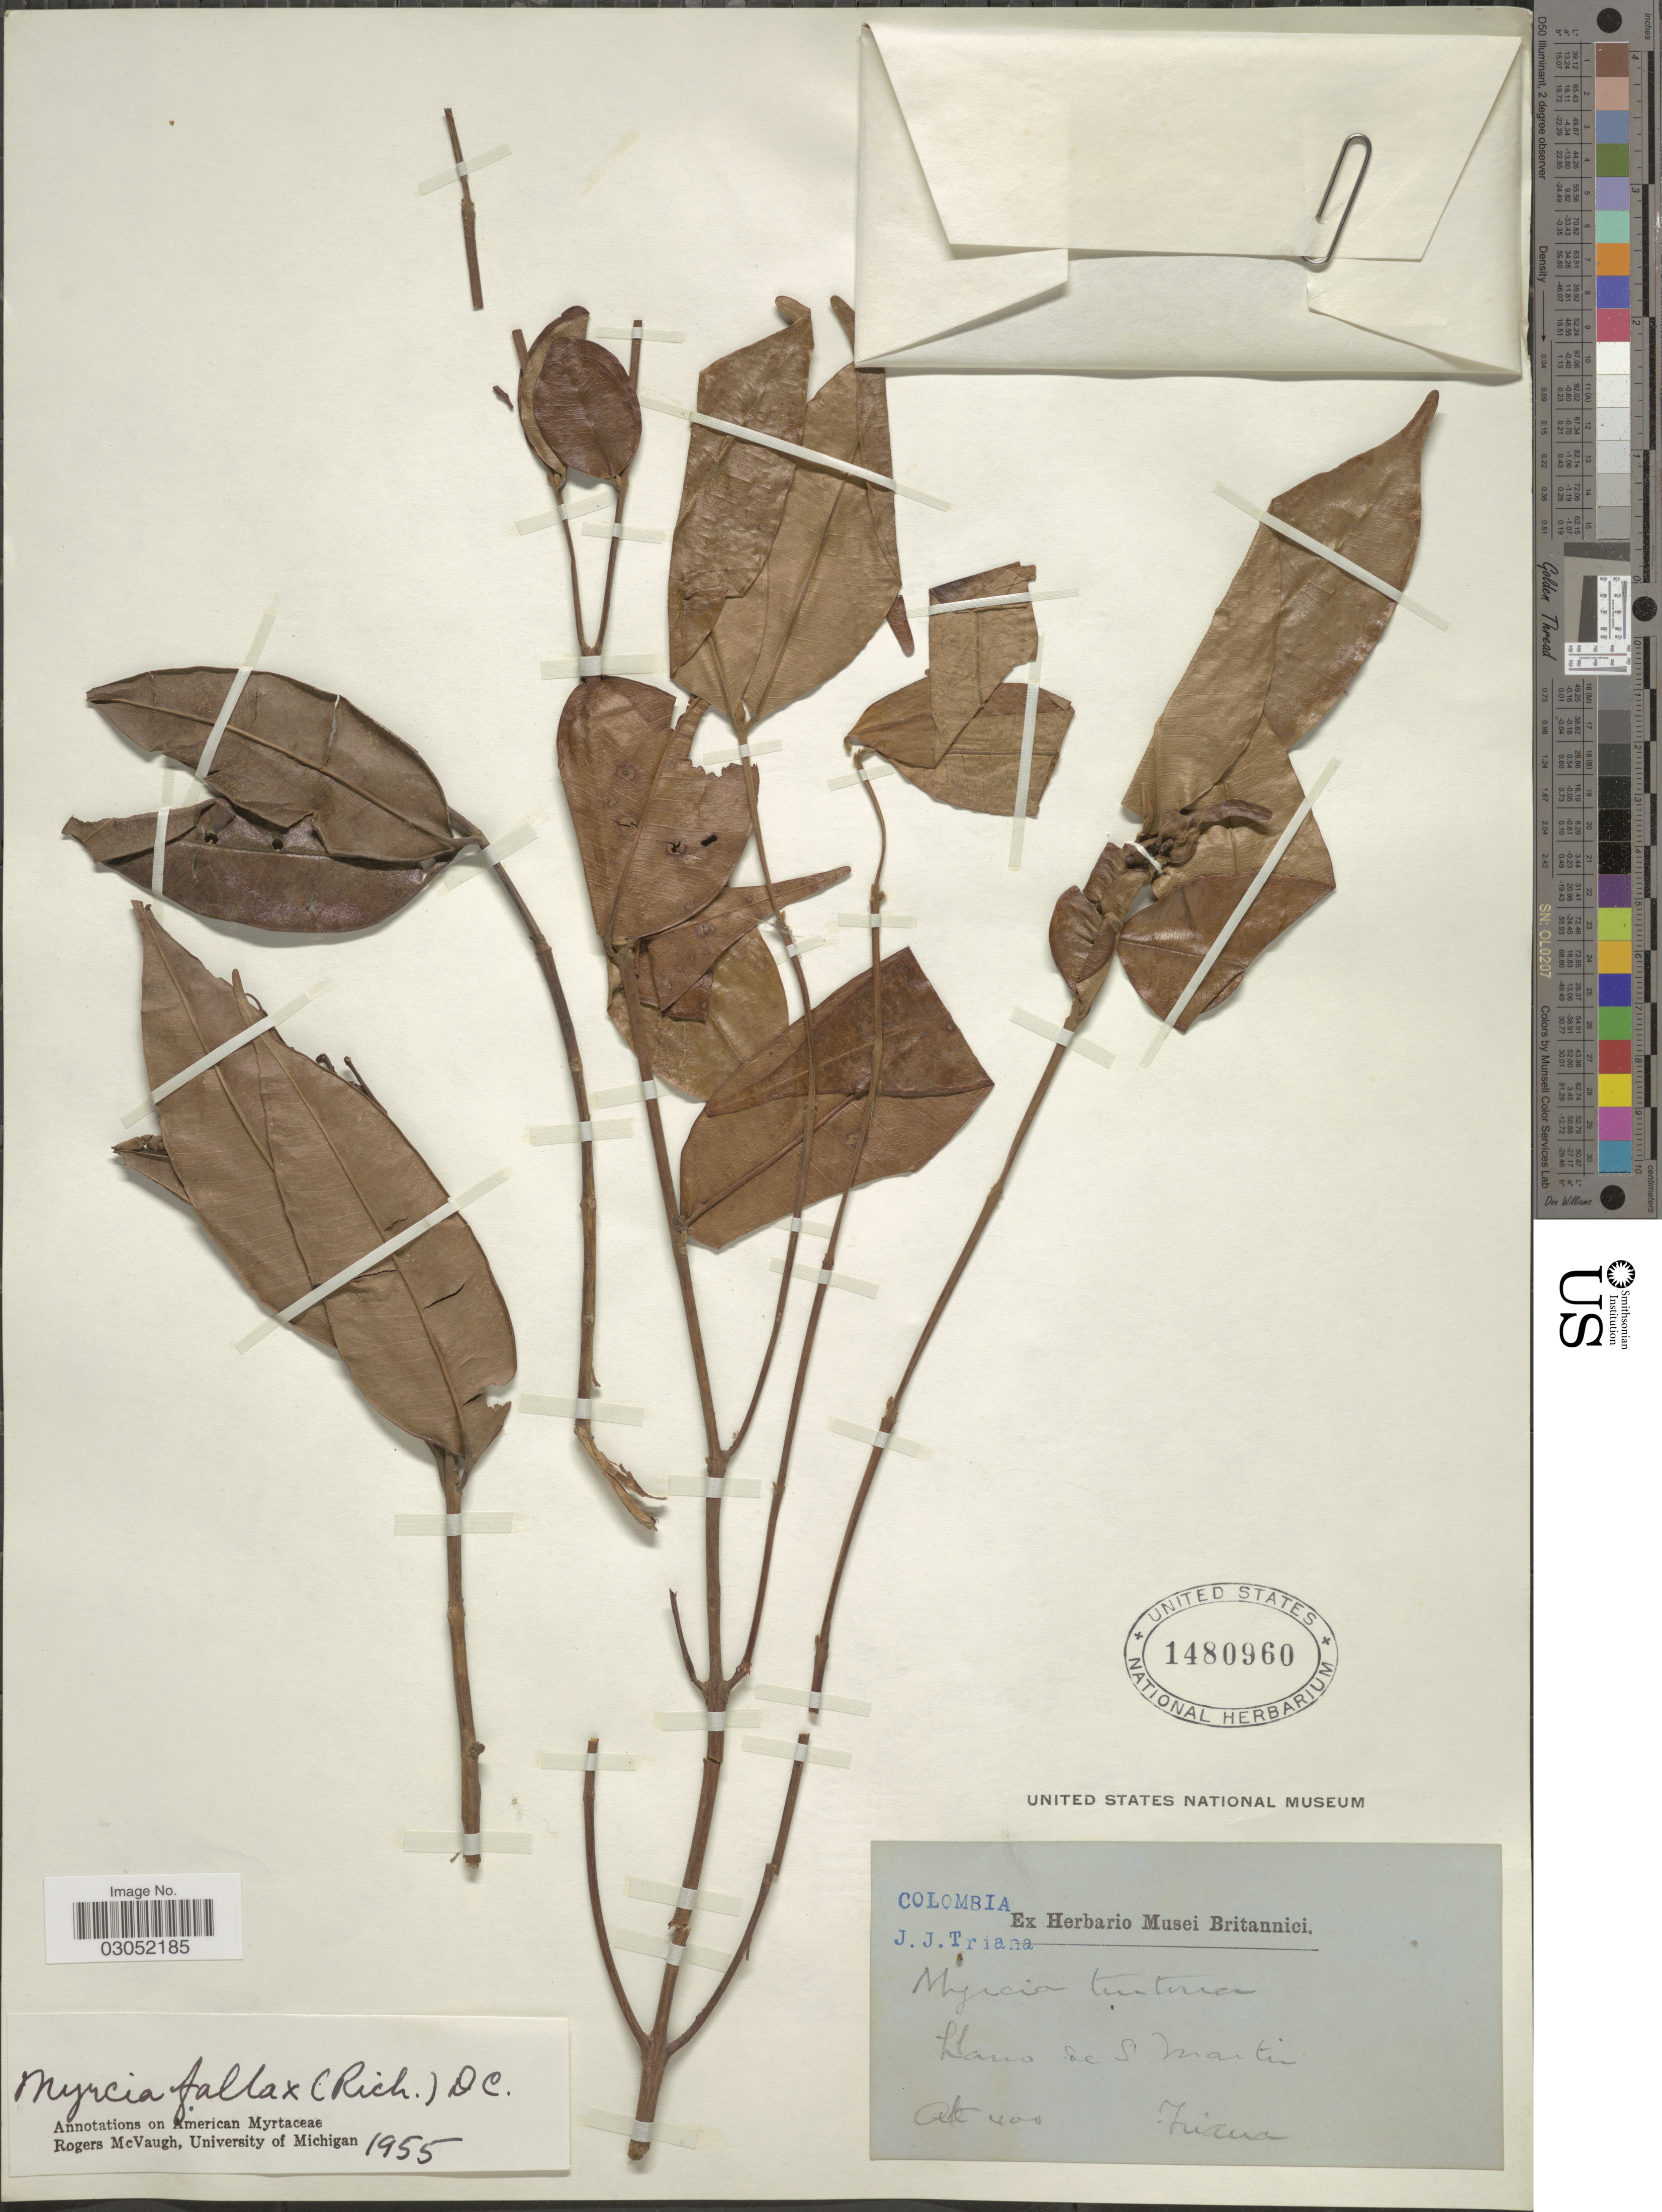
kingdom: Plantae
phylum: Tracheophyta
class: Magnoliopsida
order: Myrtales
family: Myrtaceae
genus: Myrcia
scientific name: Myrcia fallax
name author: (Rich.) DC.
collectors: J. J. Triana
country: Colombia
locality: Llano de S. Martin.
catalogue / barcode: US 1480960